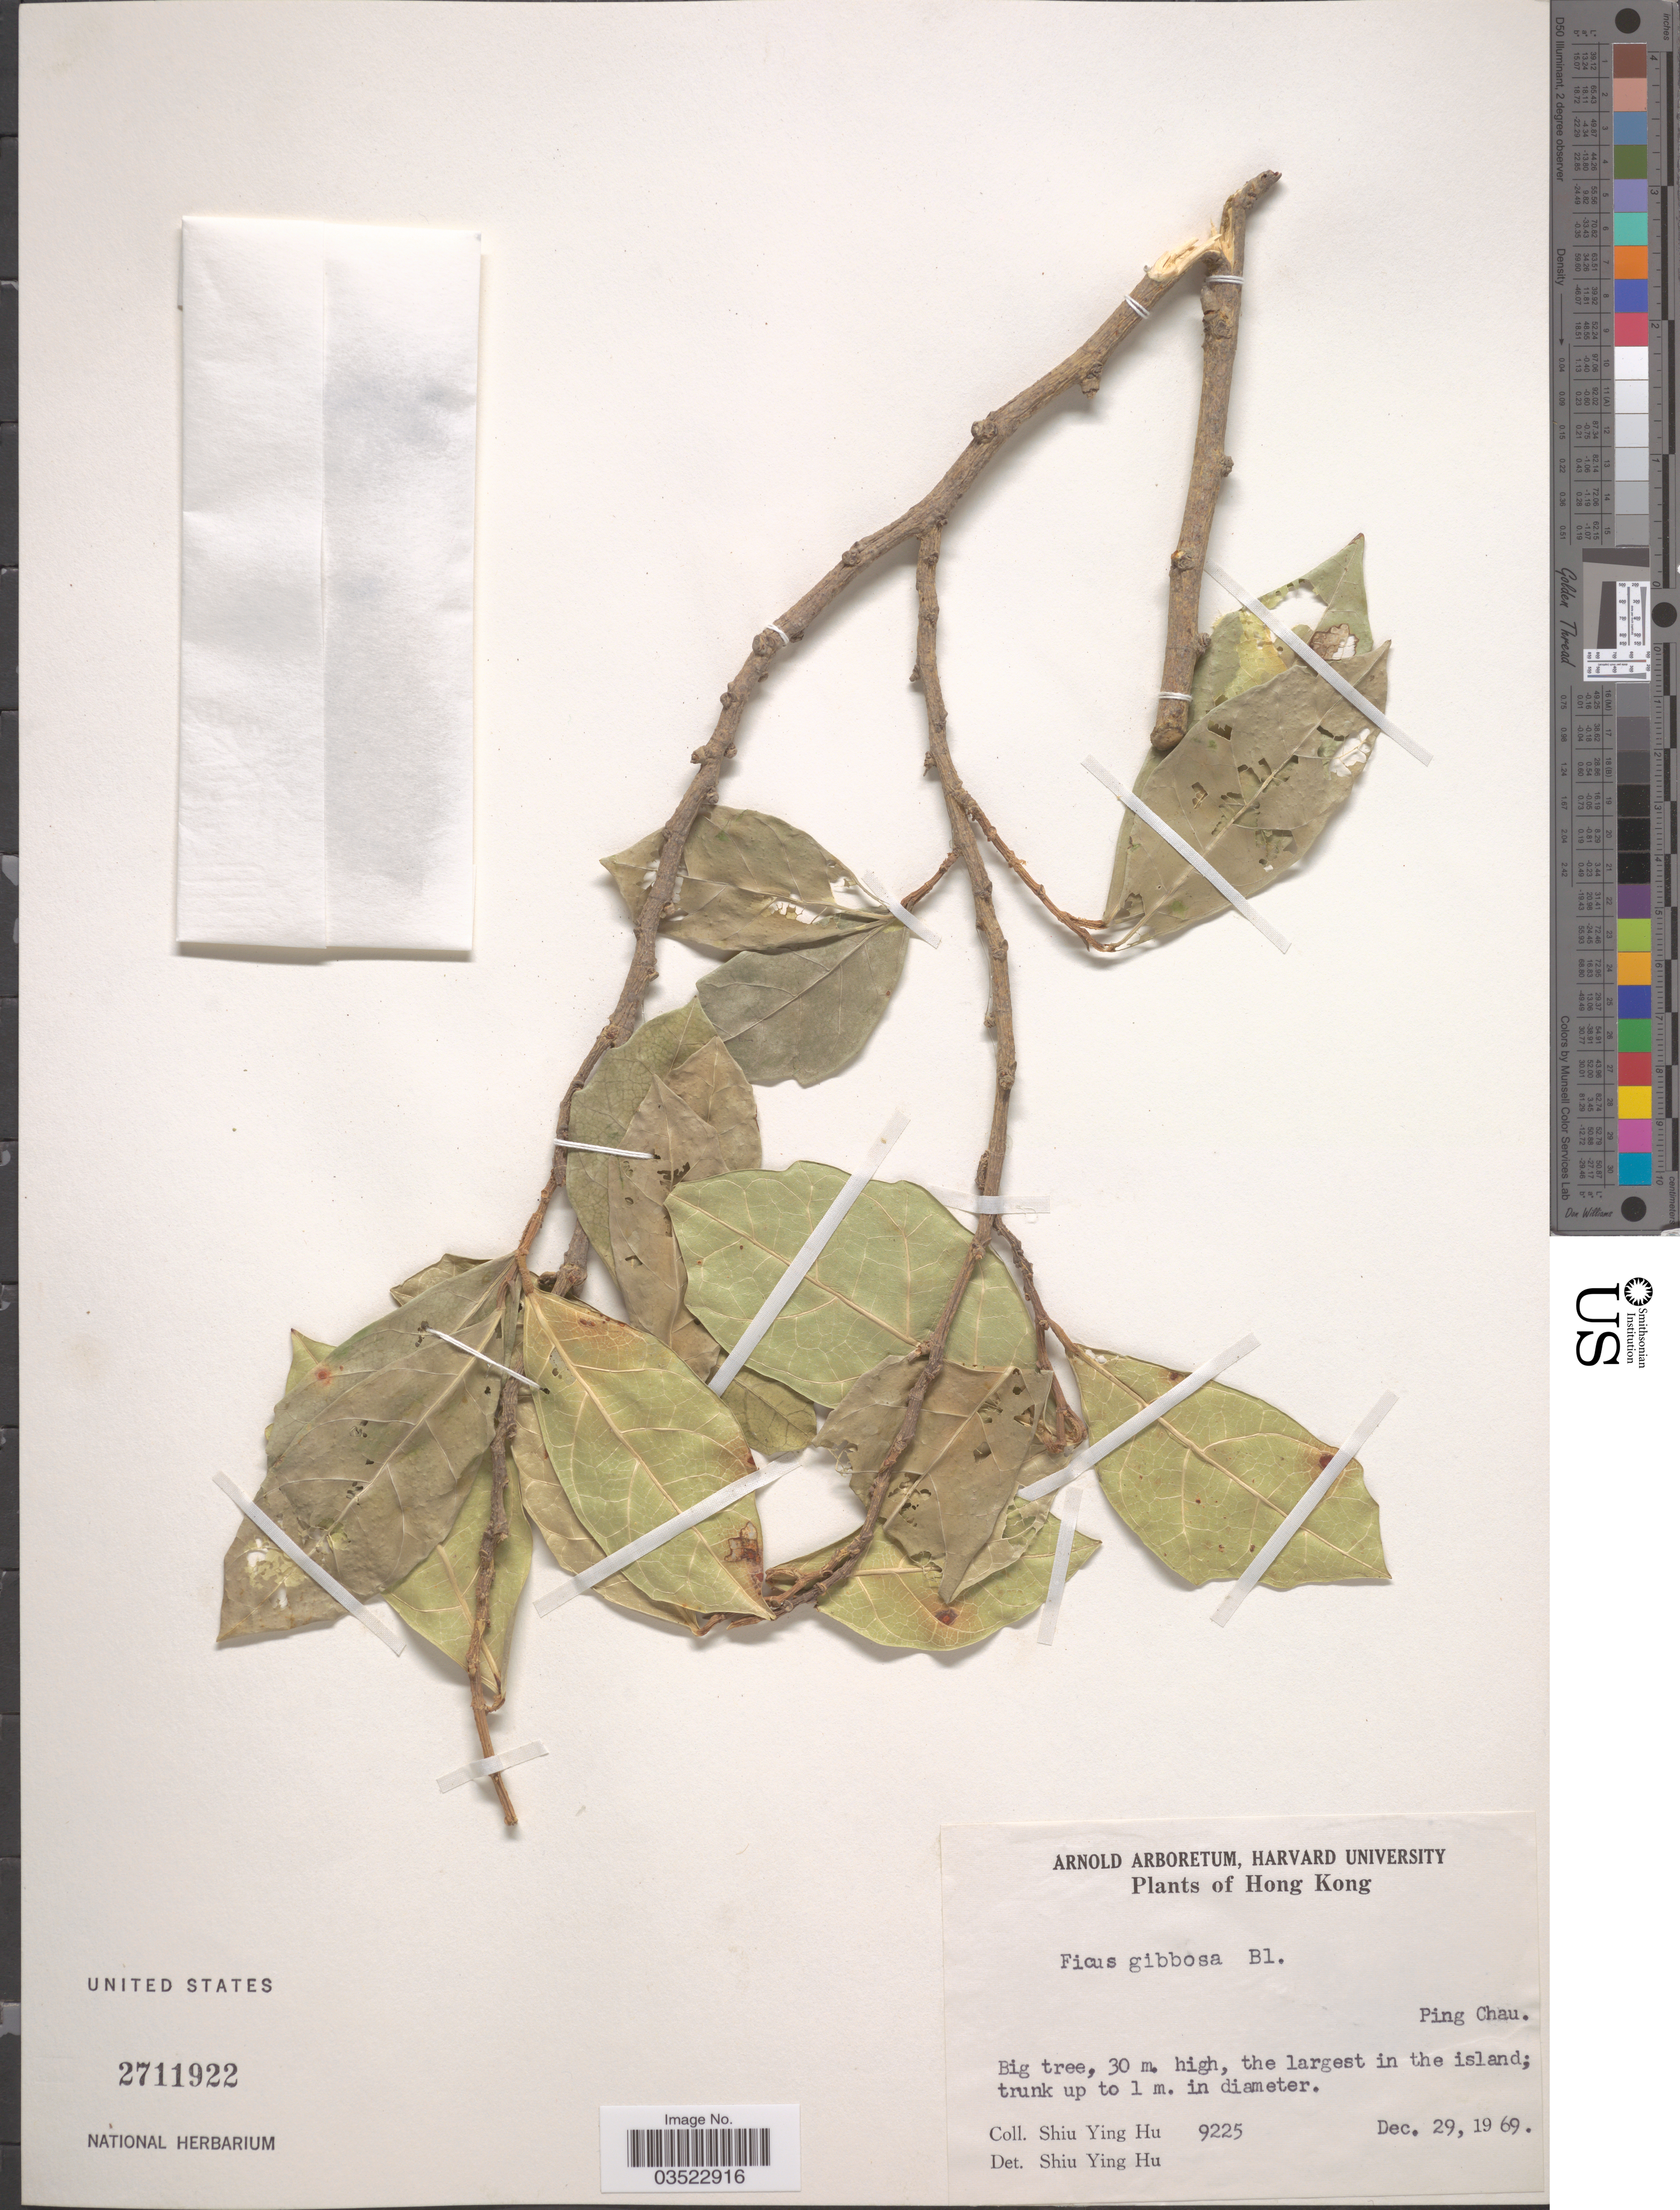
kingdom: Plantae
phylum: Tracheophyta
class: Magnoliopsida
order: Rosales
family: Moraceae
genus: Ficus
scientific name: Ficus tinctoria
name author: G. Forst.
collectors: S. Y. Hu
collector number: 9225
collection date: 1969-12-29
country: China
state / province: Hong Kong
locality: Ping Chau.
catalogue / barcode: US 2711922